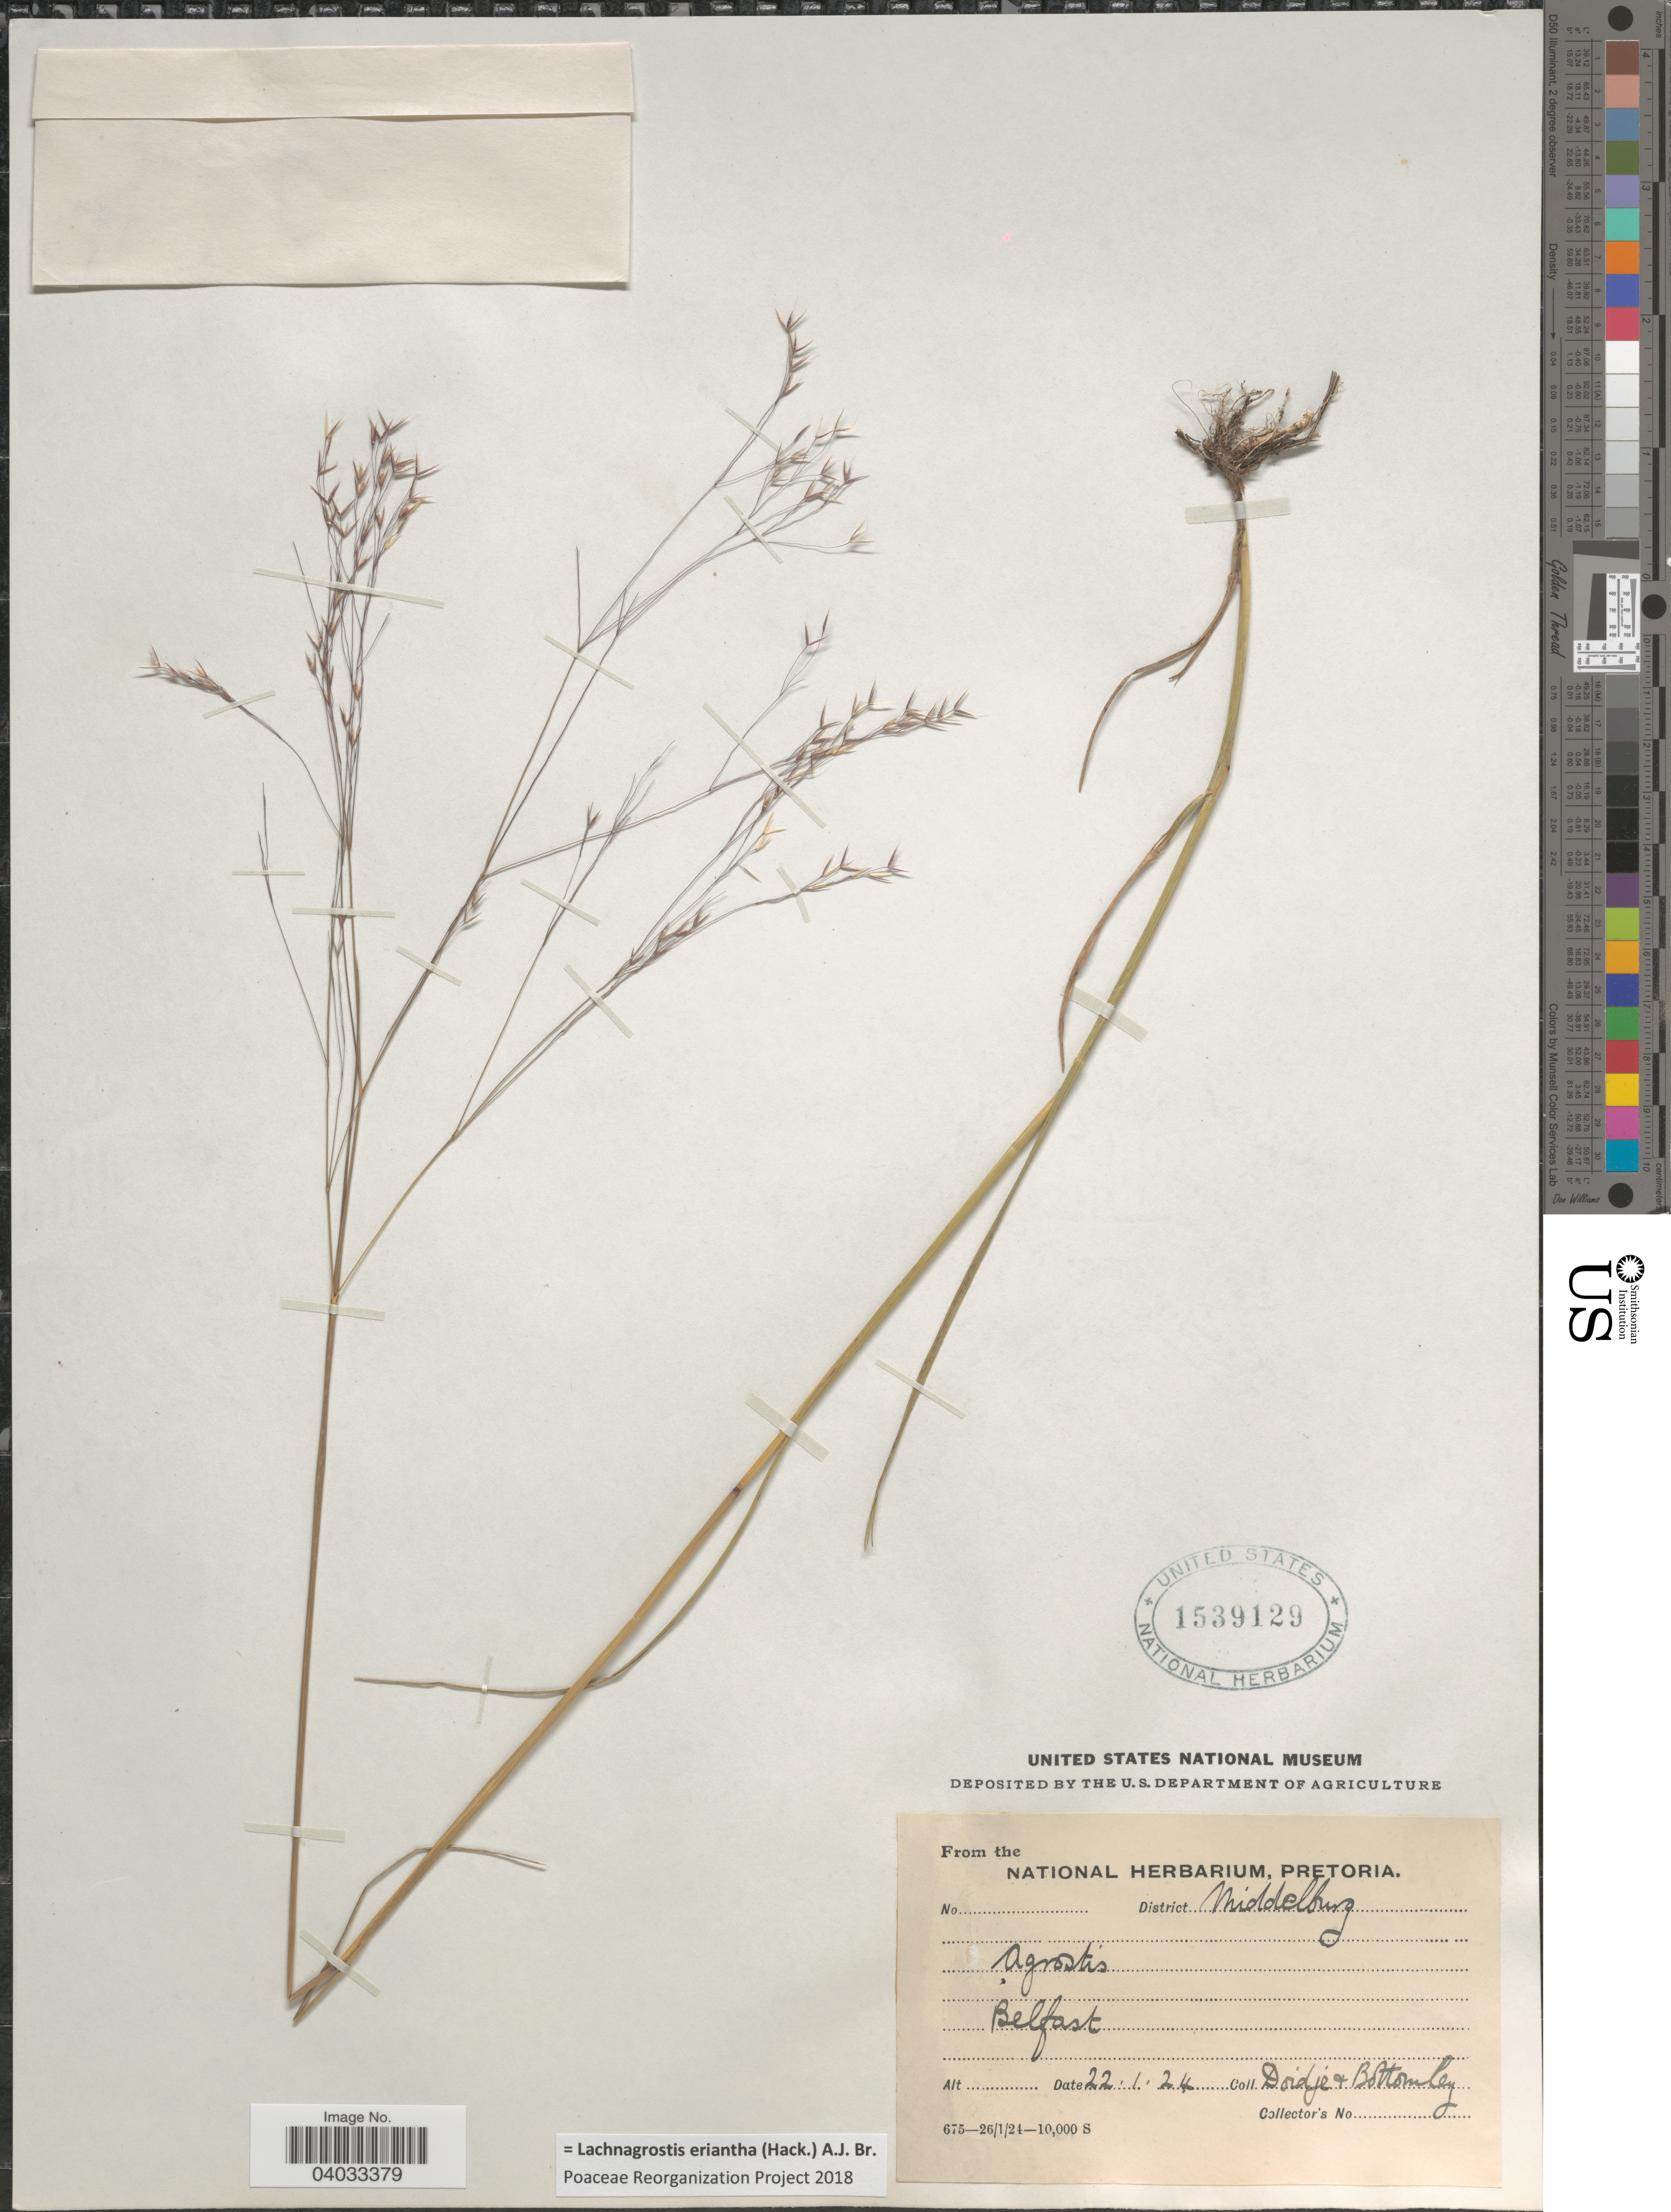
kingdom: Plantae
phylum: Tracheophyta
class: Liliopsida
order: Poales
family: Poaceae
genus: Lachnagrostis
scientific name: Lachnagrostis eriantha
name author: (Hack.) A.J. Br.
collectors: Doidje & Bottomley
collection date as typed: Transcribed d/m/y: 22/1/24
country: United Kingdom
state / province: Northern Ireland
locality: District Middelburg. Belfast.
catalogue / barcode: US 1539129